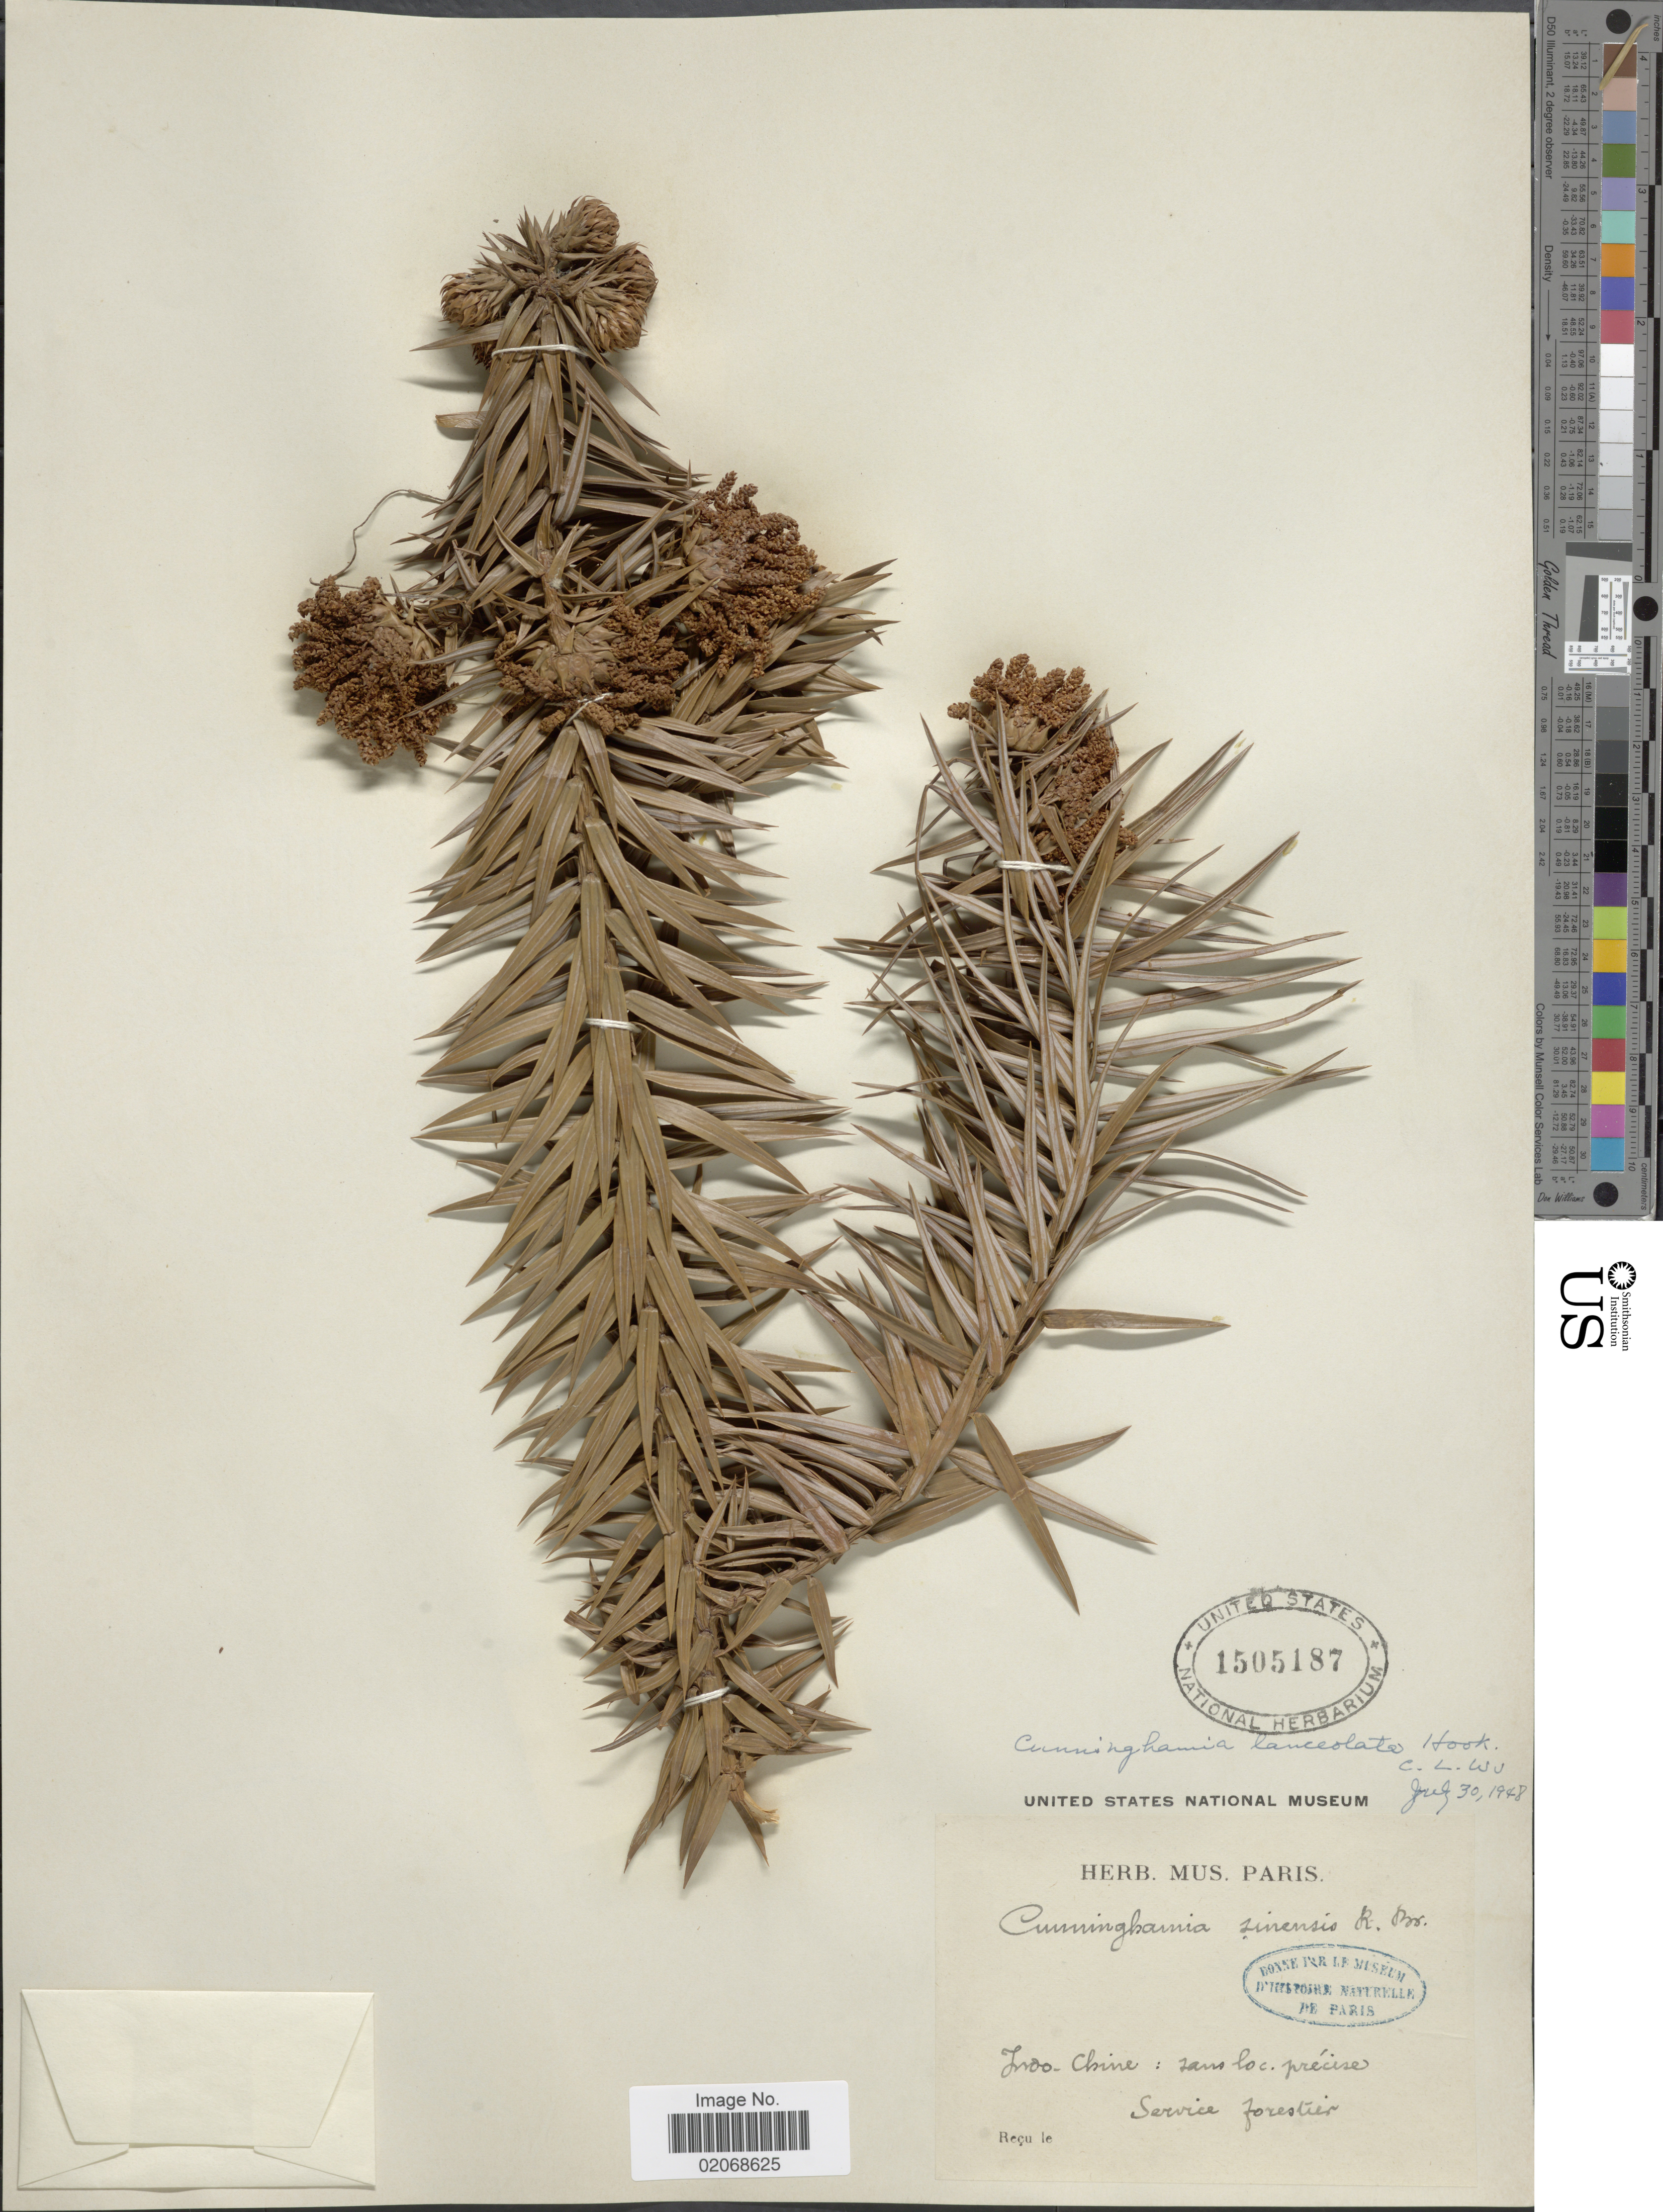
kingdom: Plantae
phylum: Tracheophyta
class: Pinopsida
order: Pinales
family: Cupressaceae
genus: Cunninghamia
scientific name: Cunninghamia lanceolata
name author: (Lamb.) Hook.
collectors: ex herb. Mus. Paris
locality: Indo-Chine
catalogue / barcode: US 1505187